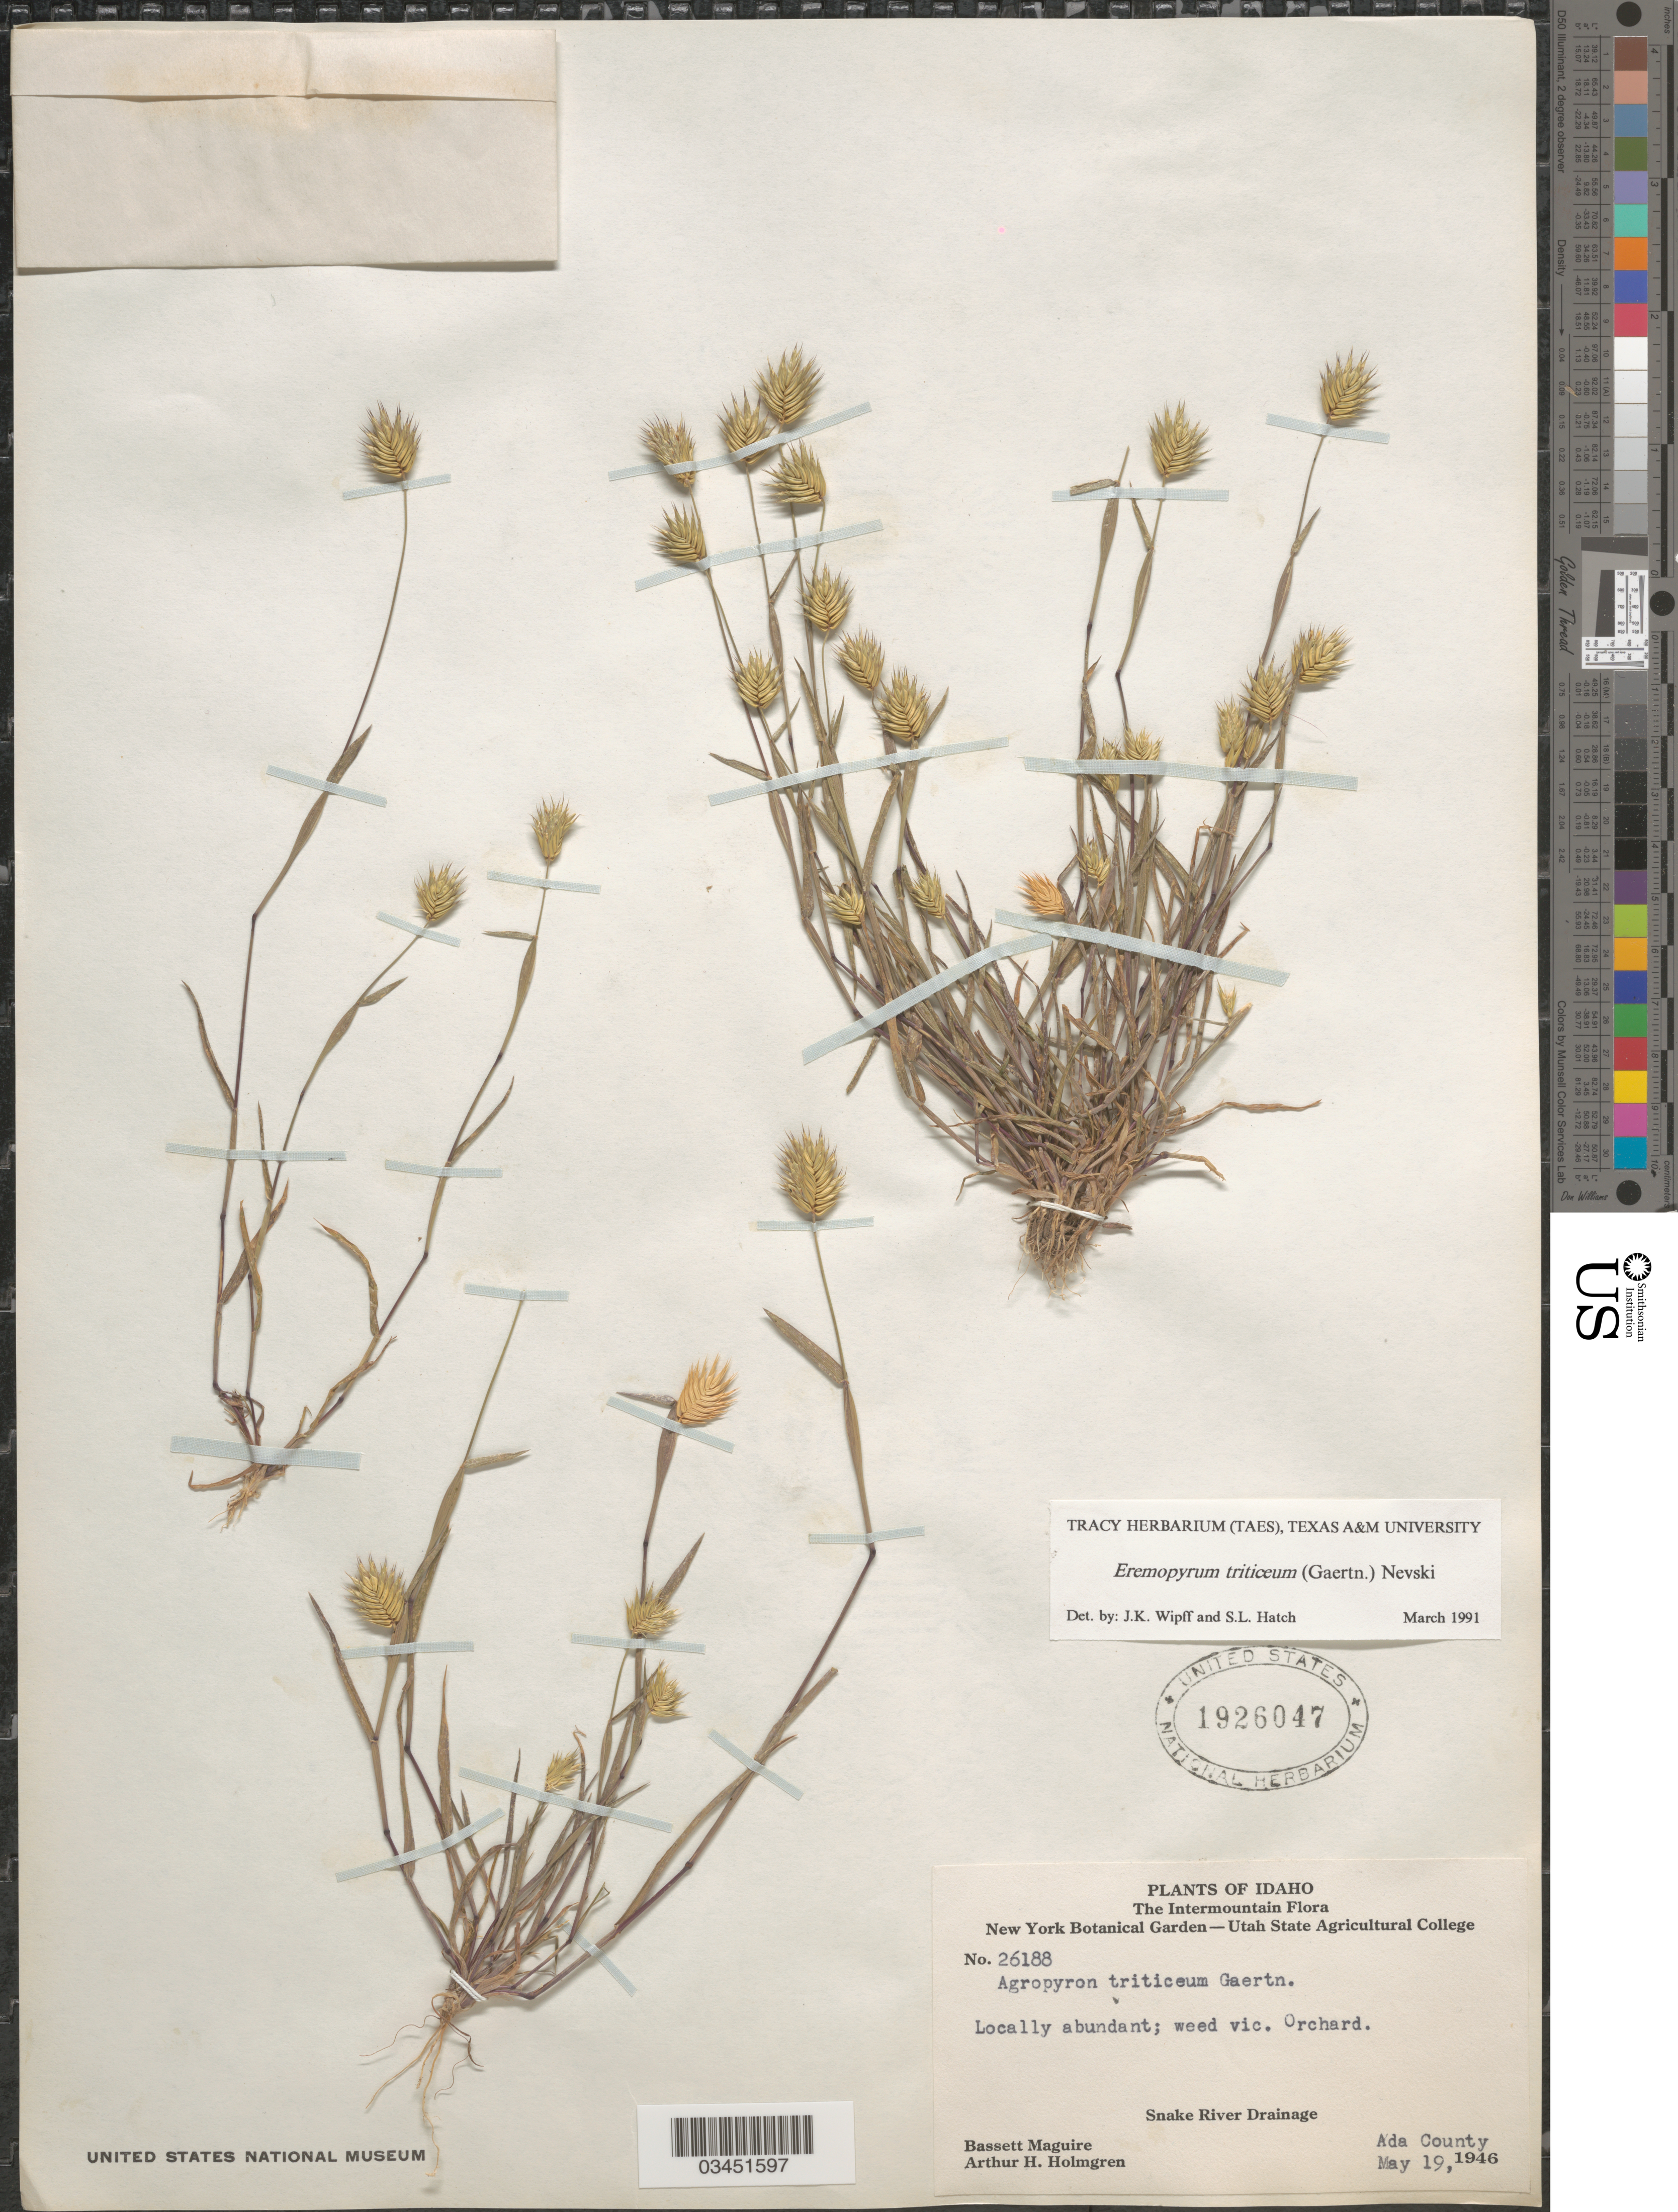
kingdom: Plantae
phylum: Tracheophyta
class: Liliopsida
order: Poales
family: Poaceae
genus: Eremopyrum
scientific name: Eremopyrum triticeum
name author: (Gaertn.) Nevski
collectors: B. Maguire & A. H. Holmgren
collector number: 26188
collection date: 1946-05-19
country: United States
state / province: Idaho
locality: The Intermountain. Snake River Drainage. Ada County.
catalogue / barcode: US 1926047